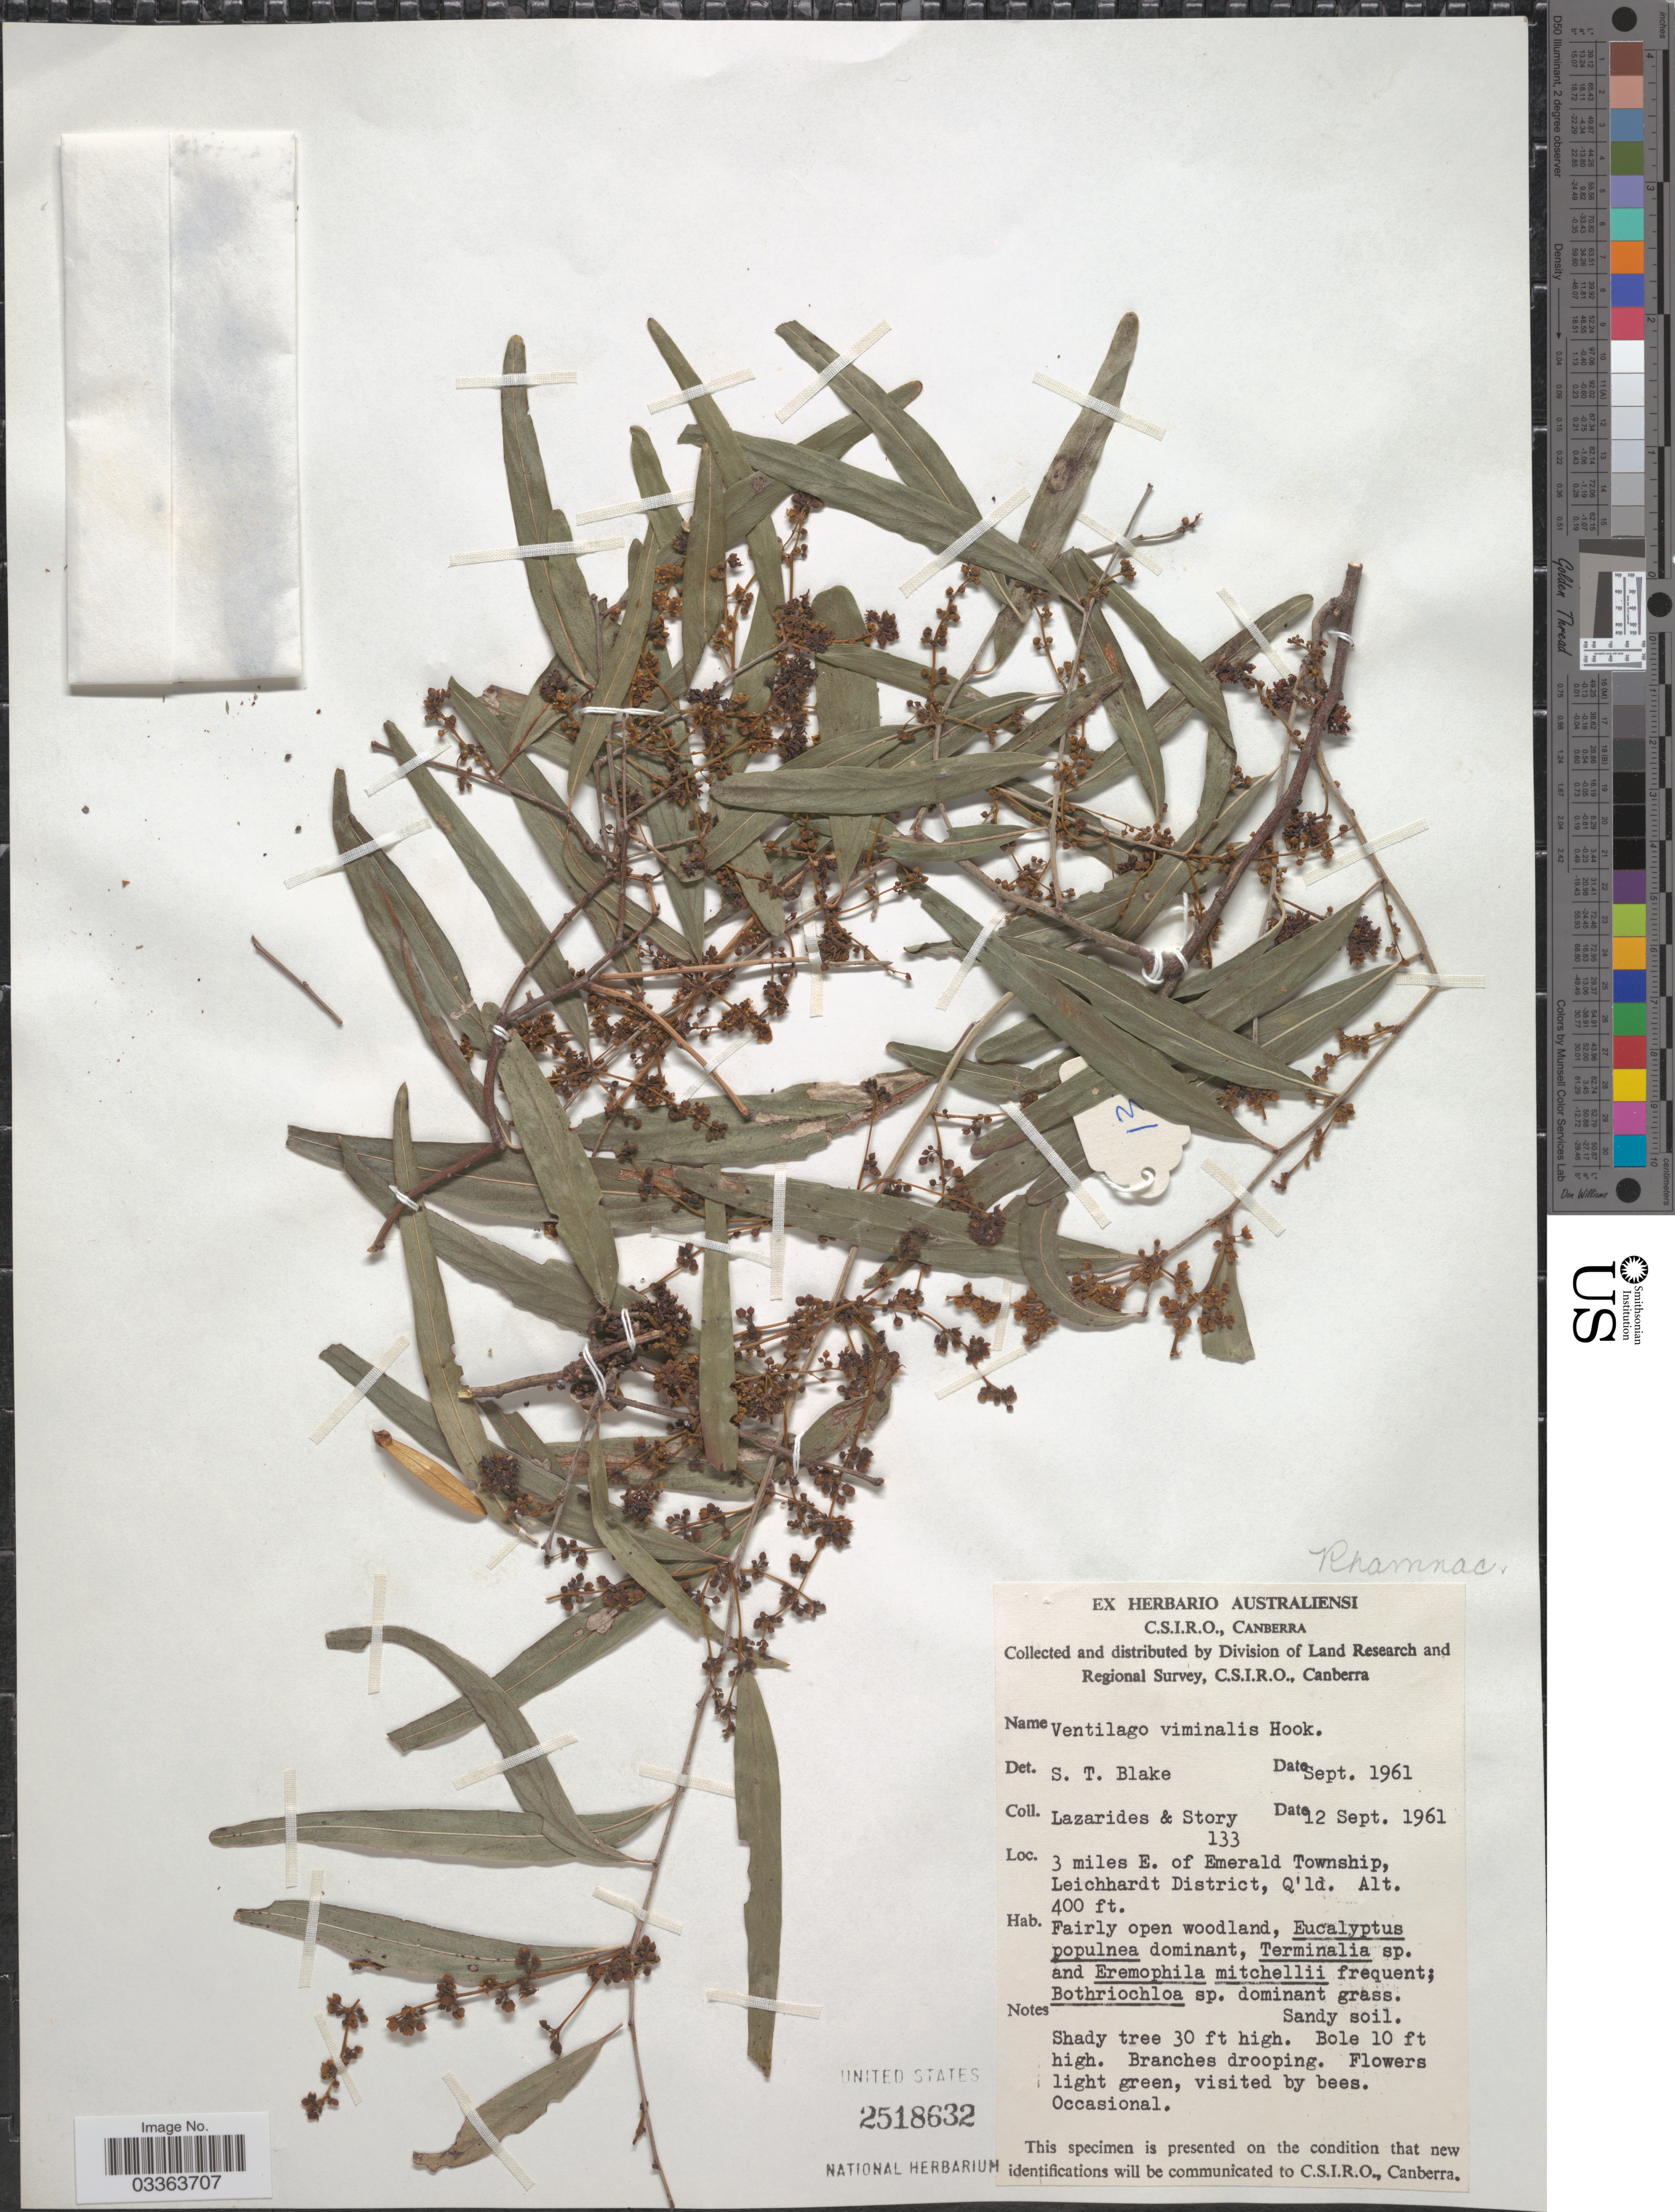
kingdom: Plantae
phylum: Tracheophyta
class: Magnoliopsida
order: Rosales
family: Rhamnaceae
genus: Ventilago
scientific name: Ventilago viminalis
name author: Hook.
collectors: M. Lazarides & -. Story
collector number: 133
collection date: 1961-09-12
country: Australia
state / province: Queensland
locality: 3 miles E. of Emerald Township, Leichhardt District.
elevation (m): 122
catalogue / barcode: US 2518632